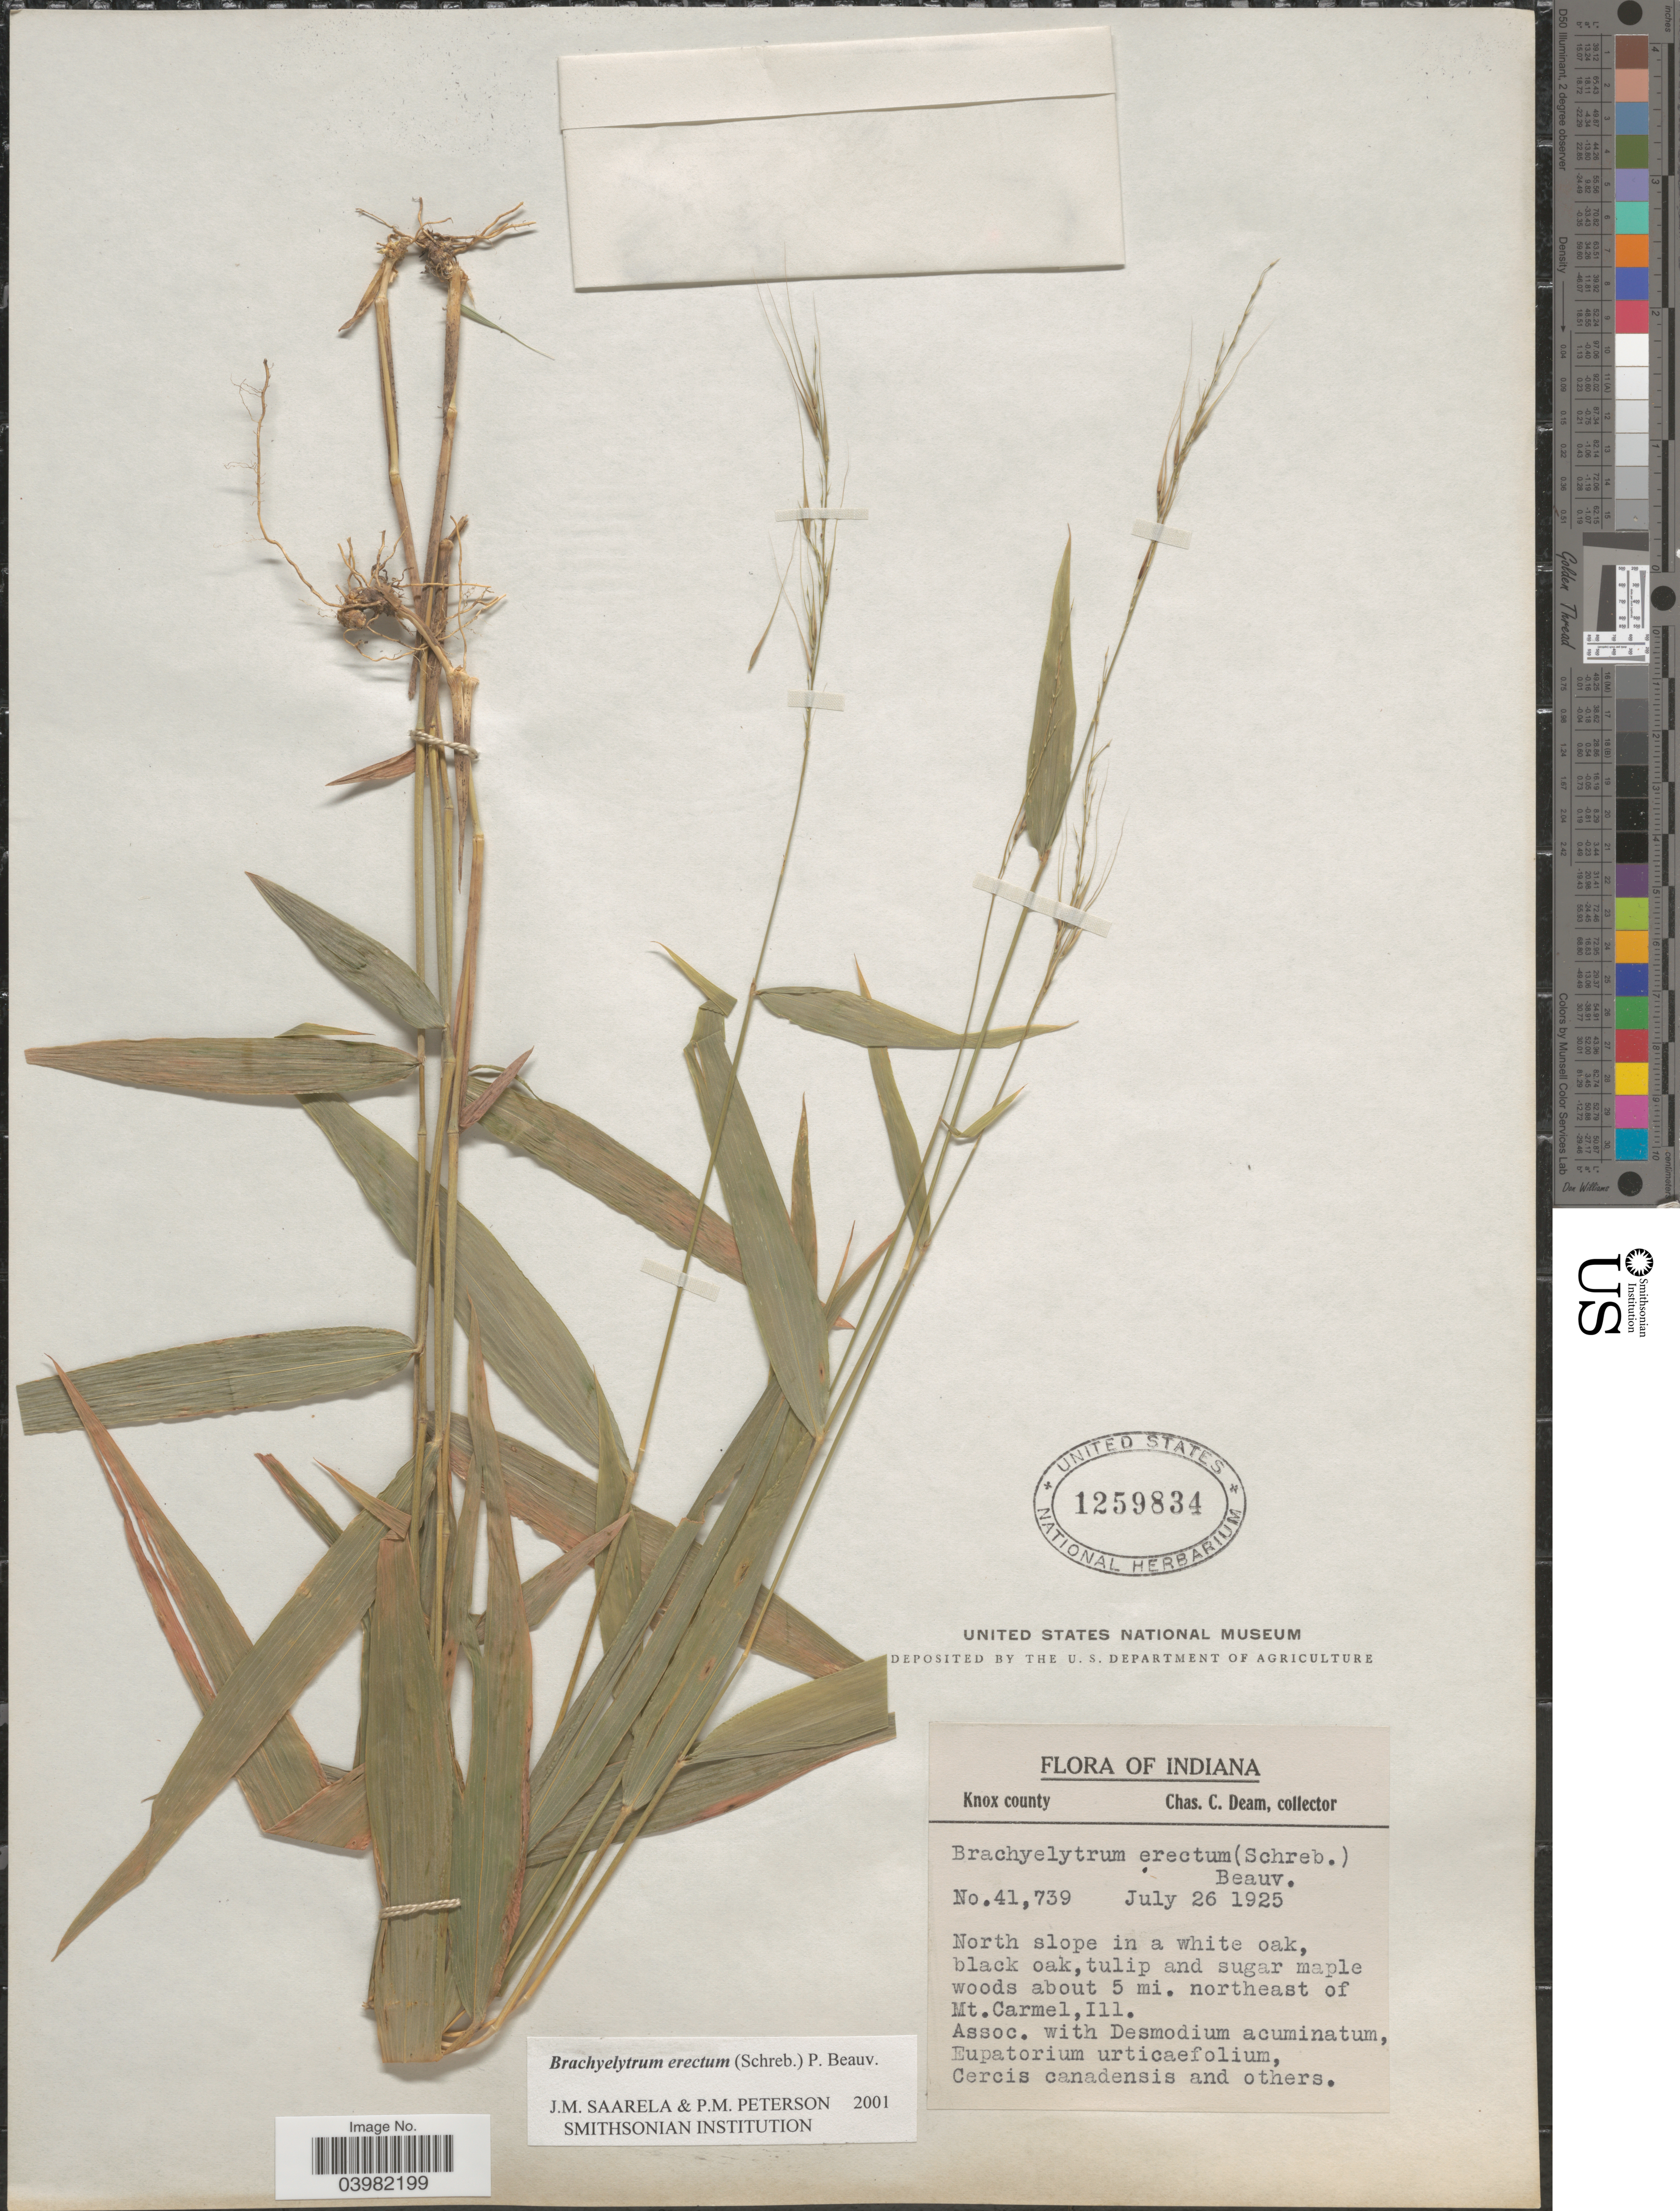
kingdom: Plantae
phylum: Tracheophyta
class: Liliopsida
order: Poales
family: Poaceae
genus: Brachyelytrum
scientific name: Brachyelytrum erectum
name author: (Schreb.) P. Beauv.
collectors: C. C. Deam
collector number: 41739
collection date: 1925-07-26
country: United States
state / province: Indiana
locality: Knox county. North slope in a white oak, black oak, tulip and sugar maple woods about 5 mi. northeast of Mt. Carmel, I11.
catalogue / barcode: US 1259834